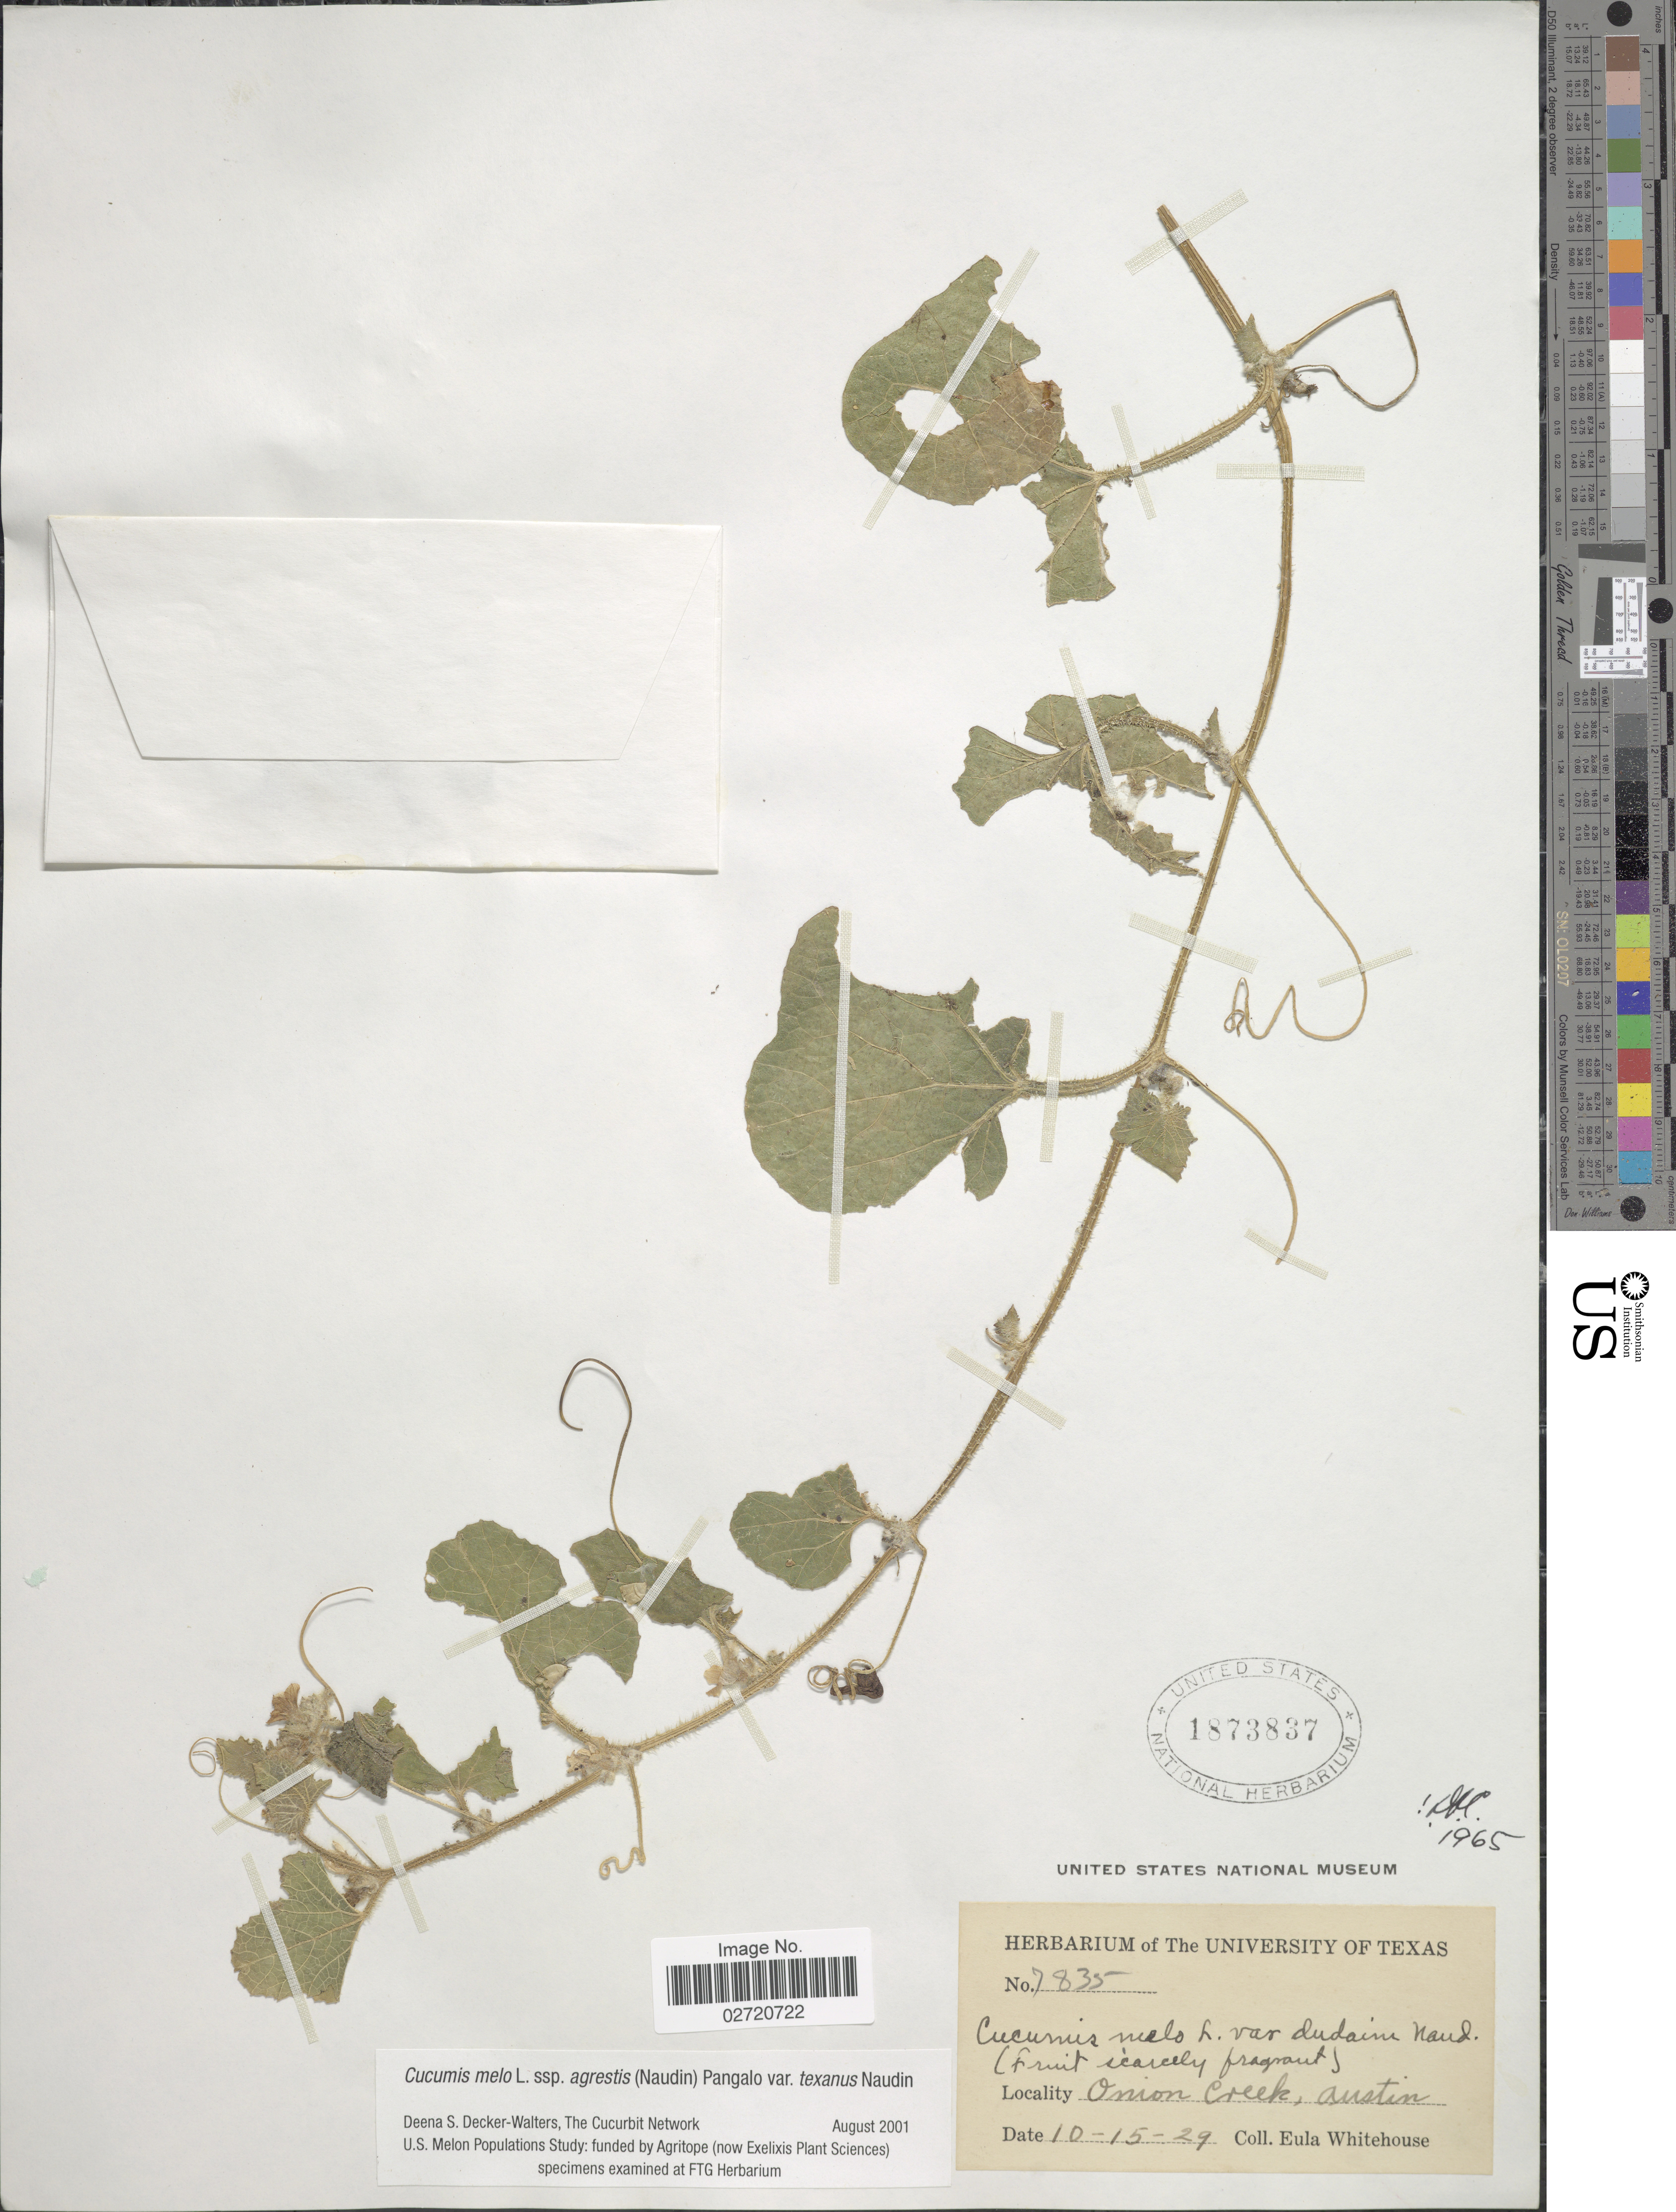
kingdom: Plantae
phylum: Tracheophyta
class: Magnoliopsida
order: Cucurbitales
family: Cucurbitaceae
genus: Cucumis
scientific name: Cucumis melo var. texanus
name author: Naudin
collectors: E. Whitehouse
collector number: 7835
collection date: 1929-10-15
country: United States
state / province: Texas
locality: Onion Creek, Austin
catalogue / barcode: US 1873837